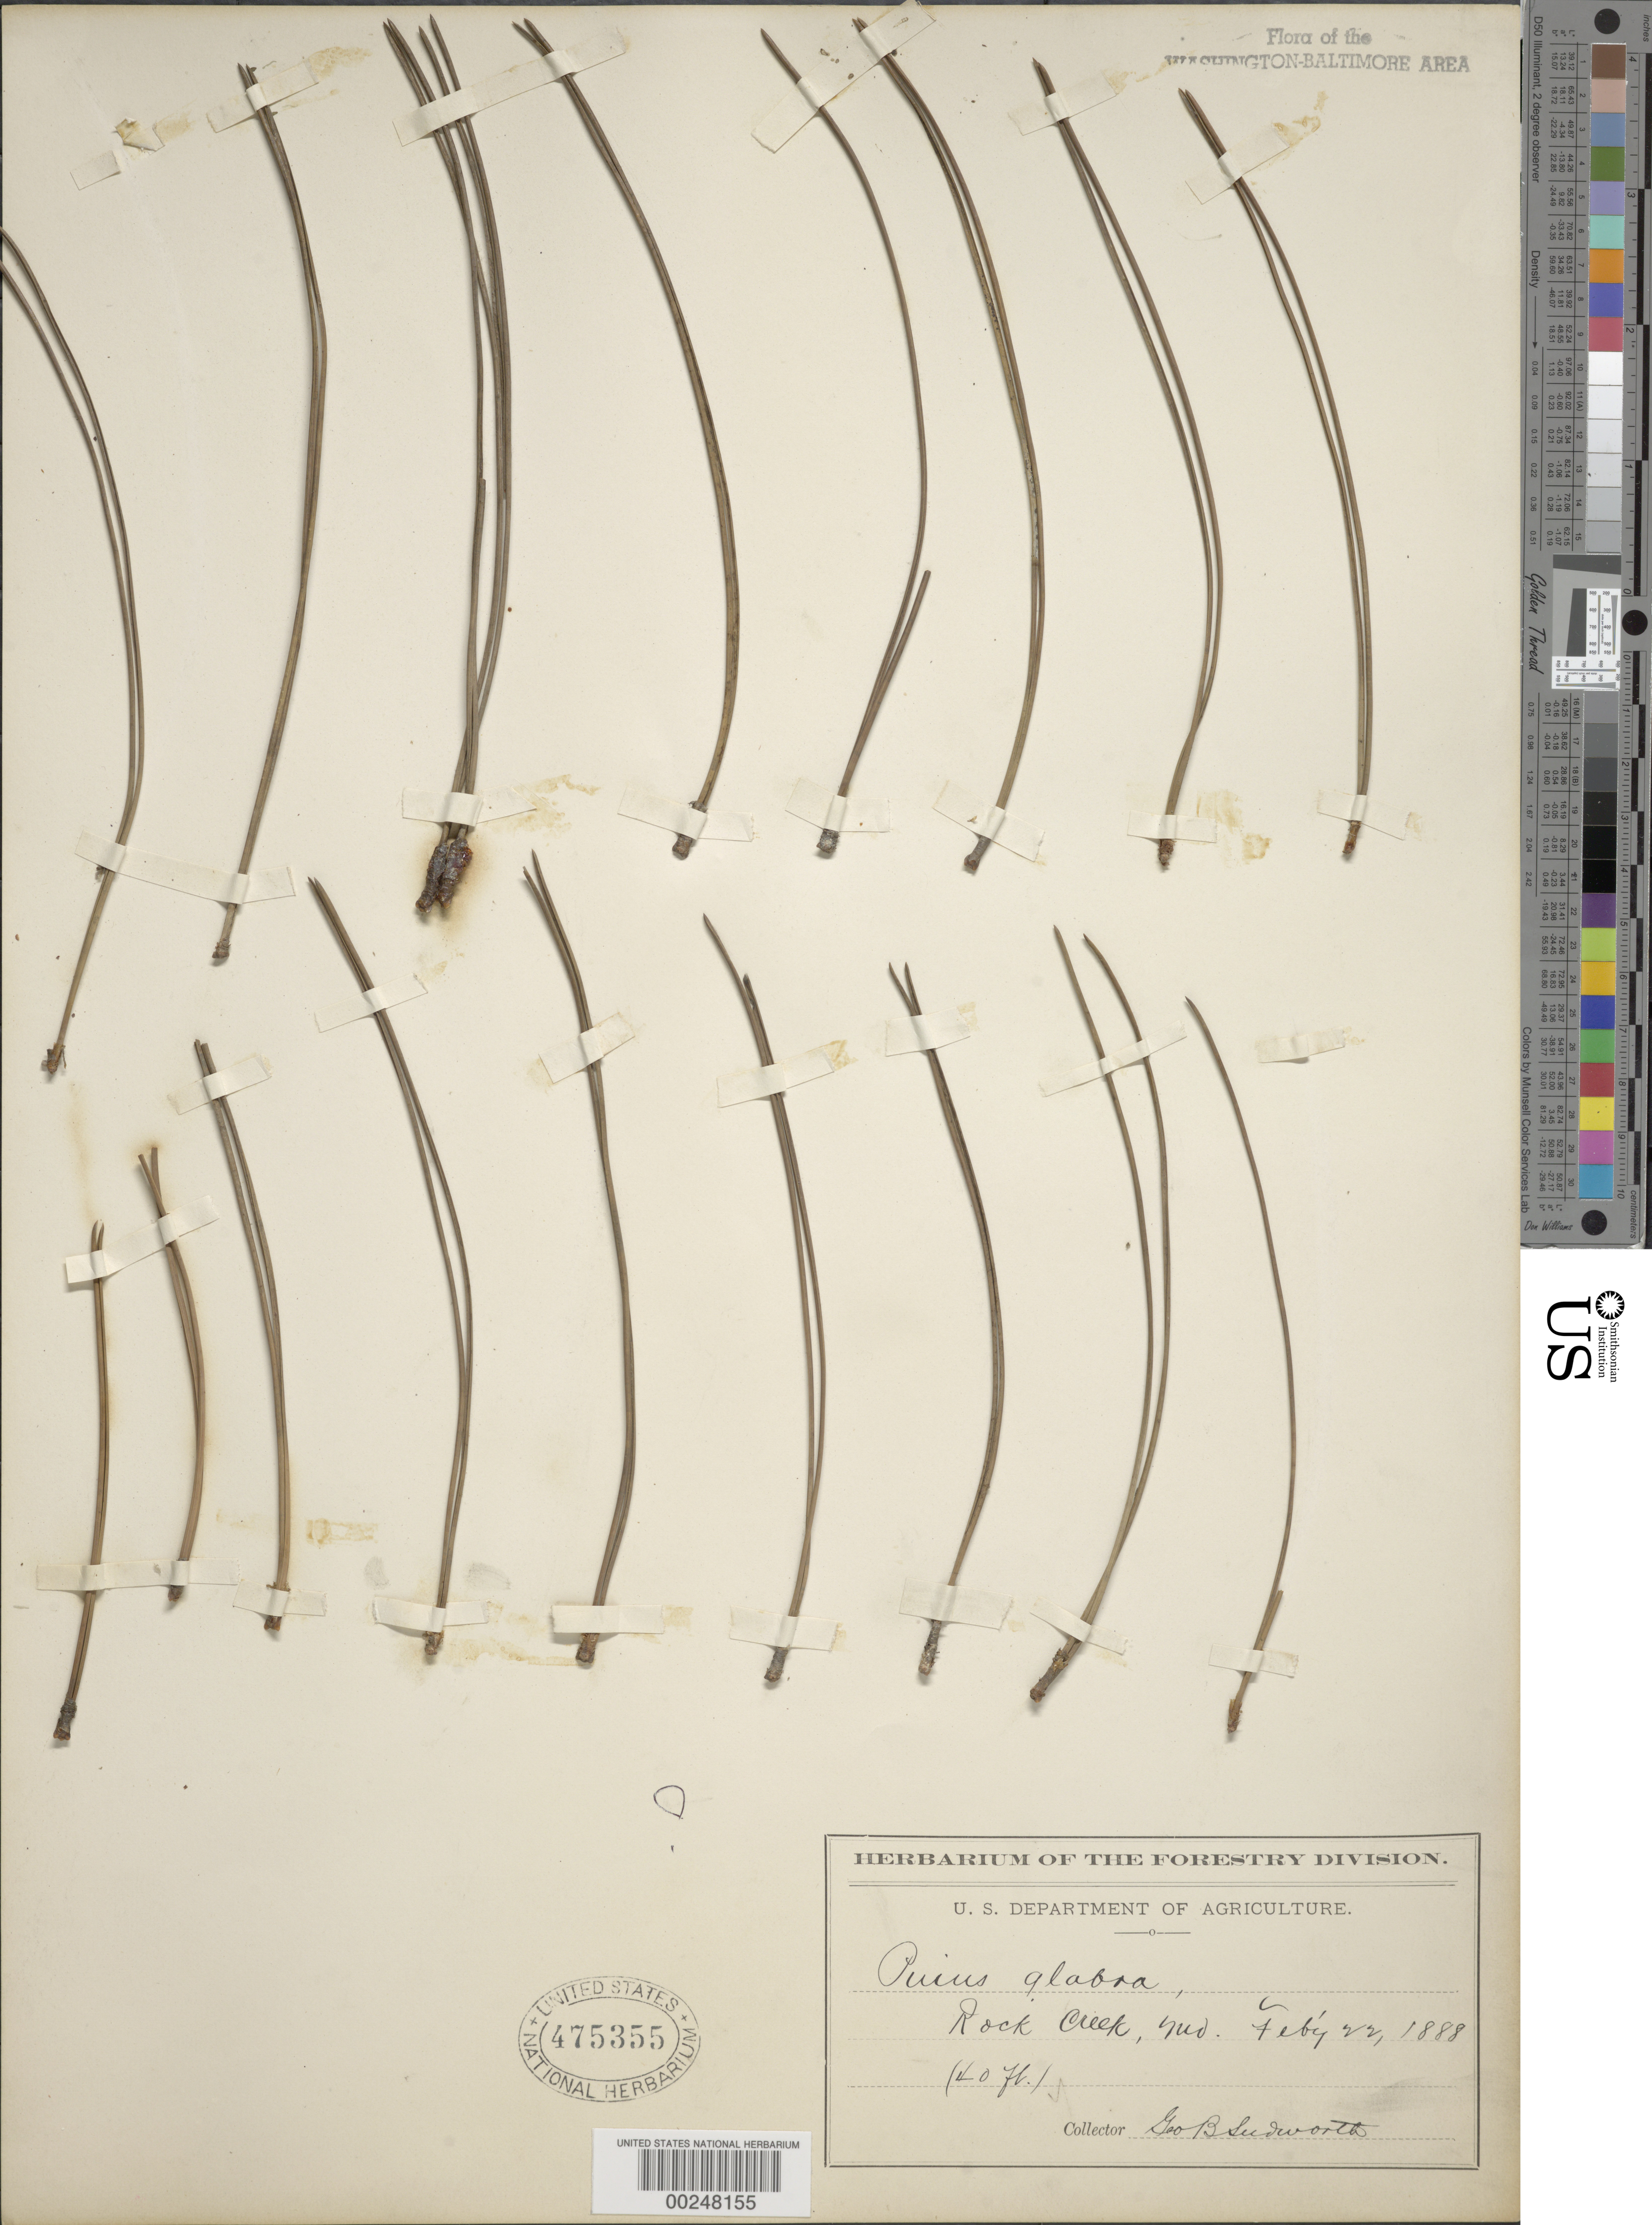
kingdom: Plantae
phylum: Tracheophyta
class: Pinopsida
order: Pinales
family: Pinaceae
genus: Pinus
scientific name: Pinus sp.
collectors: G. B. Sudworth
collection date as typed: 22 Feb 1888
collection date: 1888-02-22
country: United States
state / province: Maryland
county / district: Montgomery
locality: Rock Creek Rock Creek Park and Vicinity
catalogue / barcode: US 475355